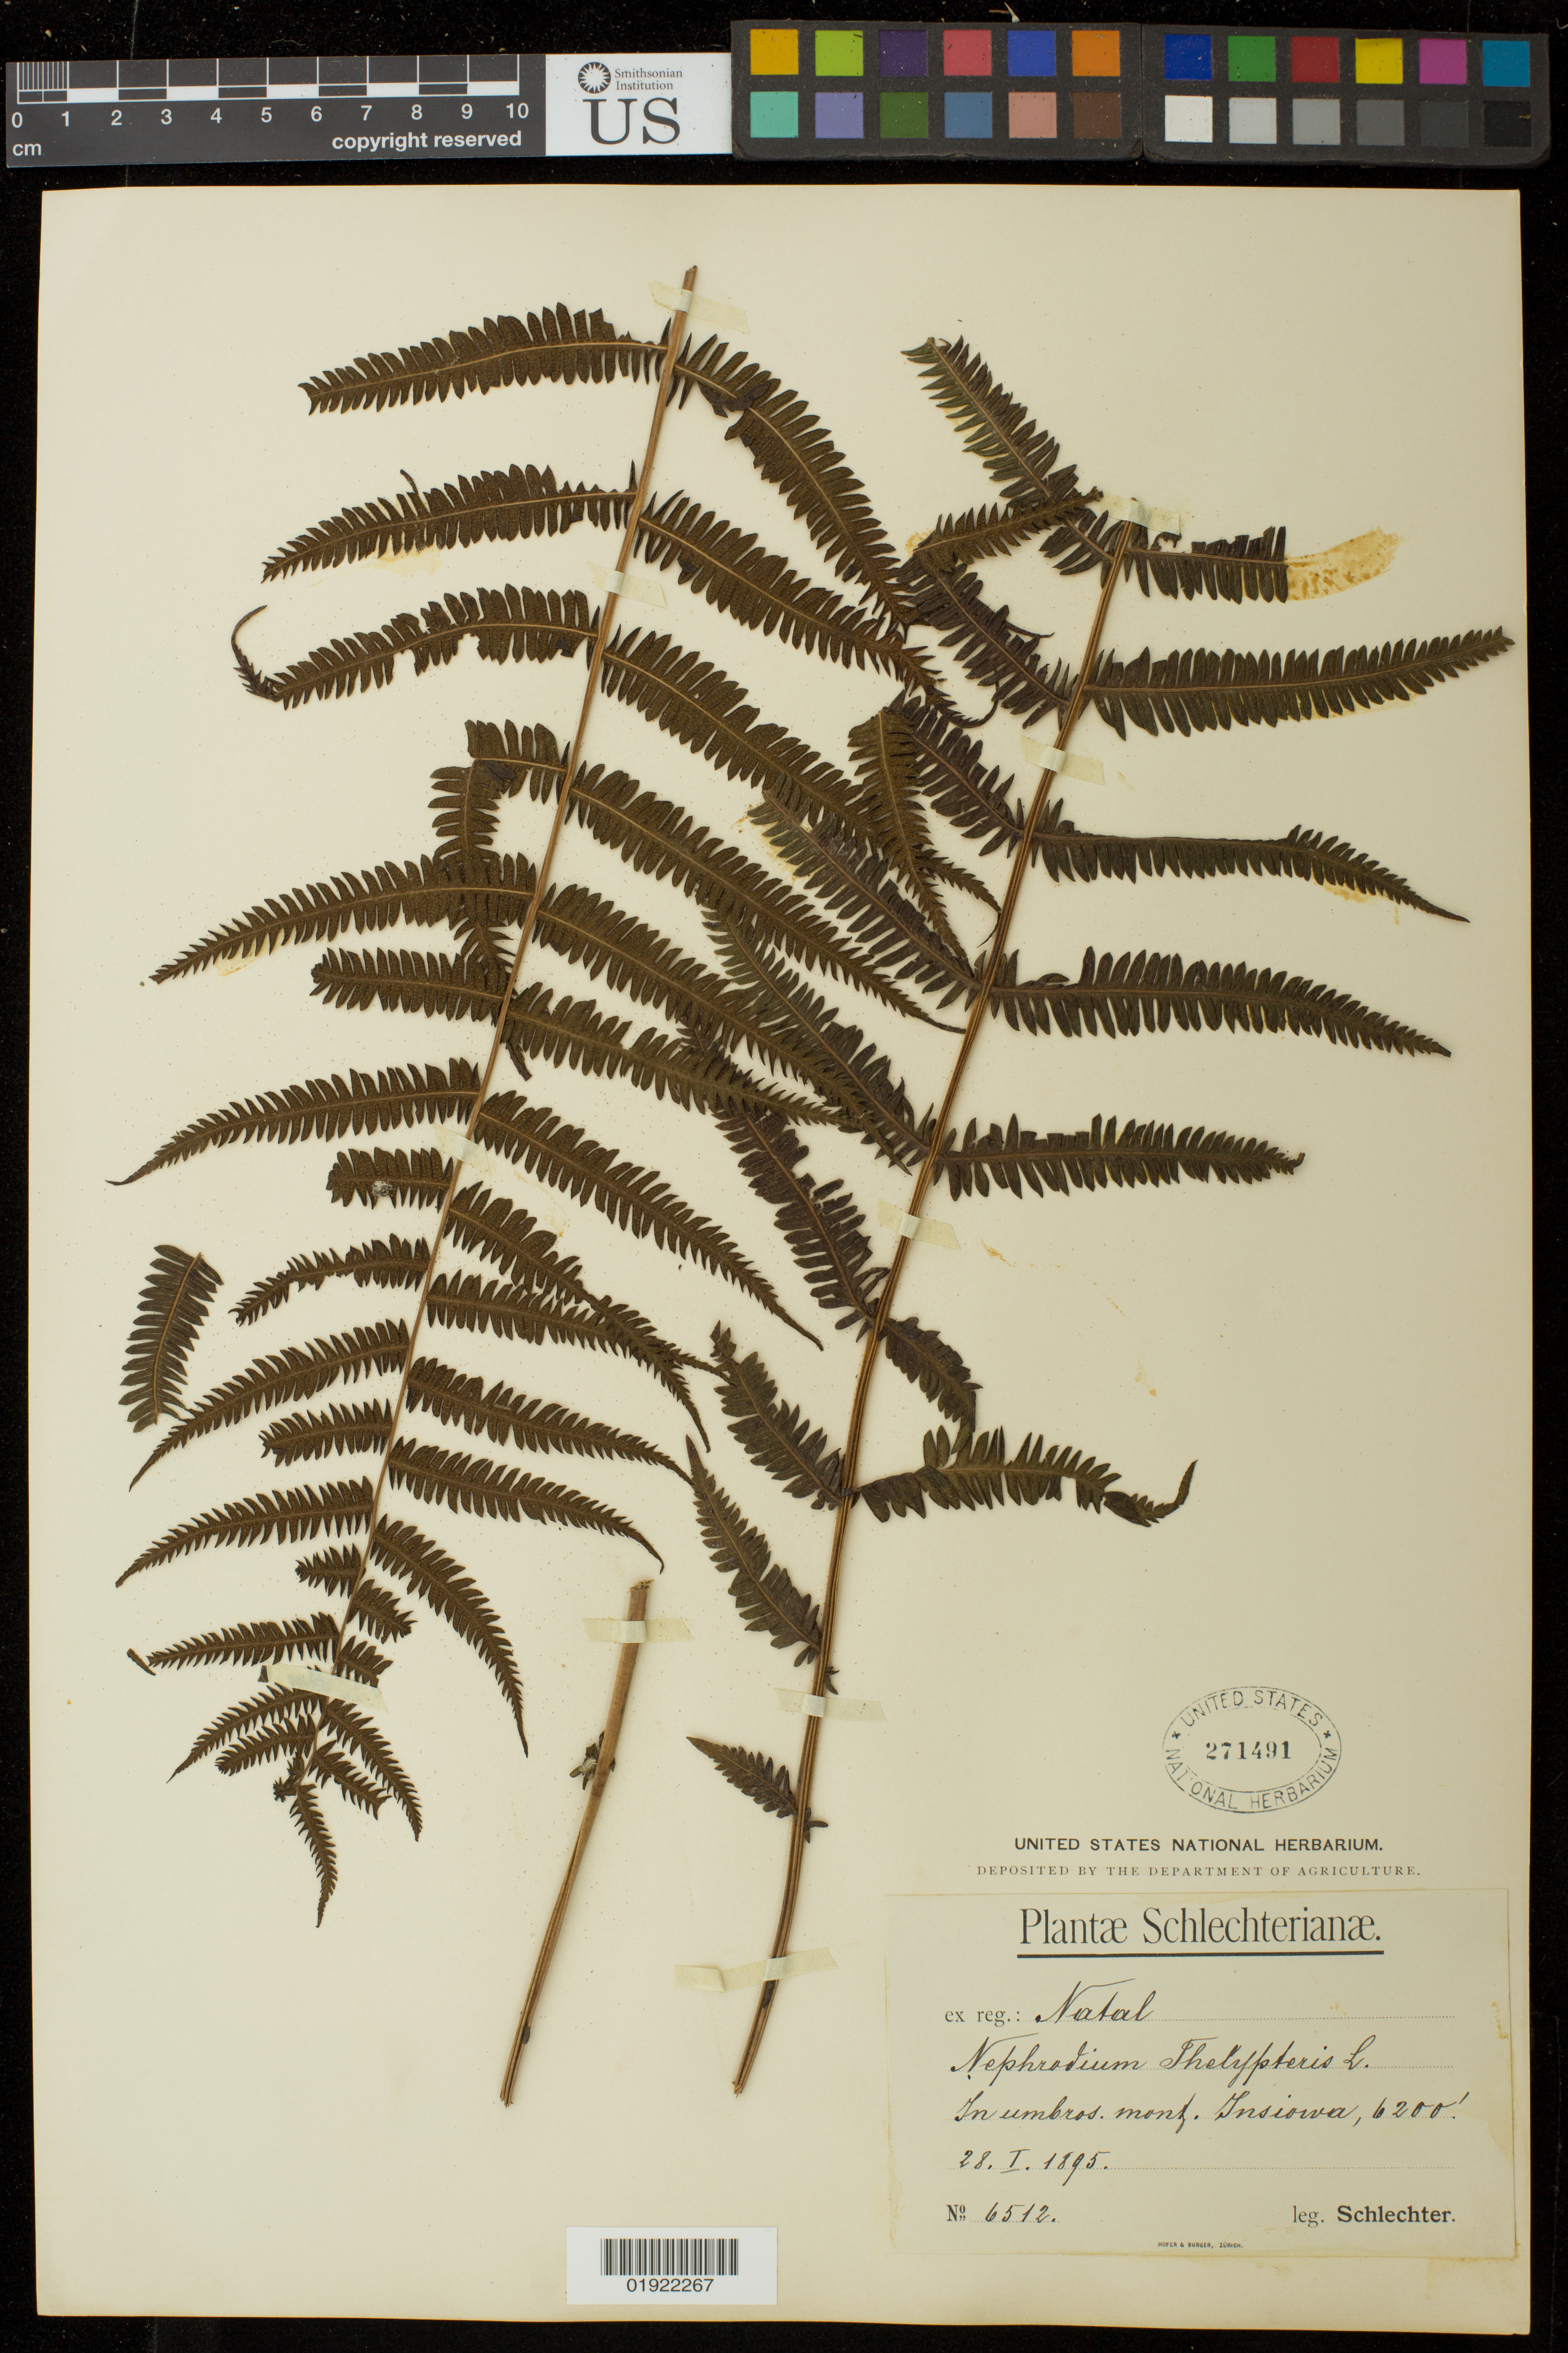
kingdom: Plantae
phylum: Tracheophyta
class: Polypodiopsida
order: Polypodiales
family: Thelypteridaceae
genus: Thelypteris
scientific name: Thelypteris confluens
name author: (Thunb.) C.V. Morton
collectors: Schlechter, --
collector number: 6512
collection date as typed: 28. I. 1895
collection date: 1895-01-28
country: South Africa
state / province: KwaZulu-Natal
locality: In umbros. Mont Insiosva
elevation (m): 1890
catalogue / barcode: US 271491